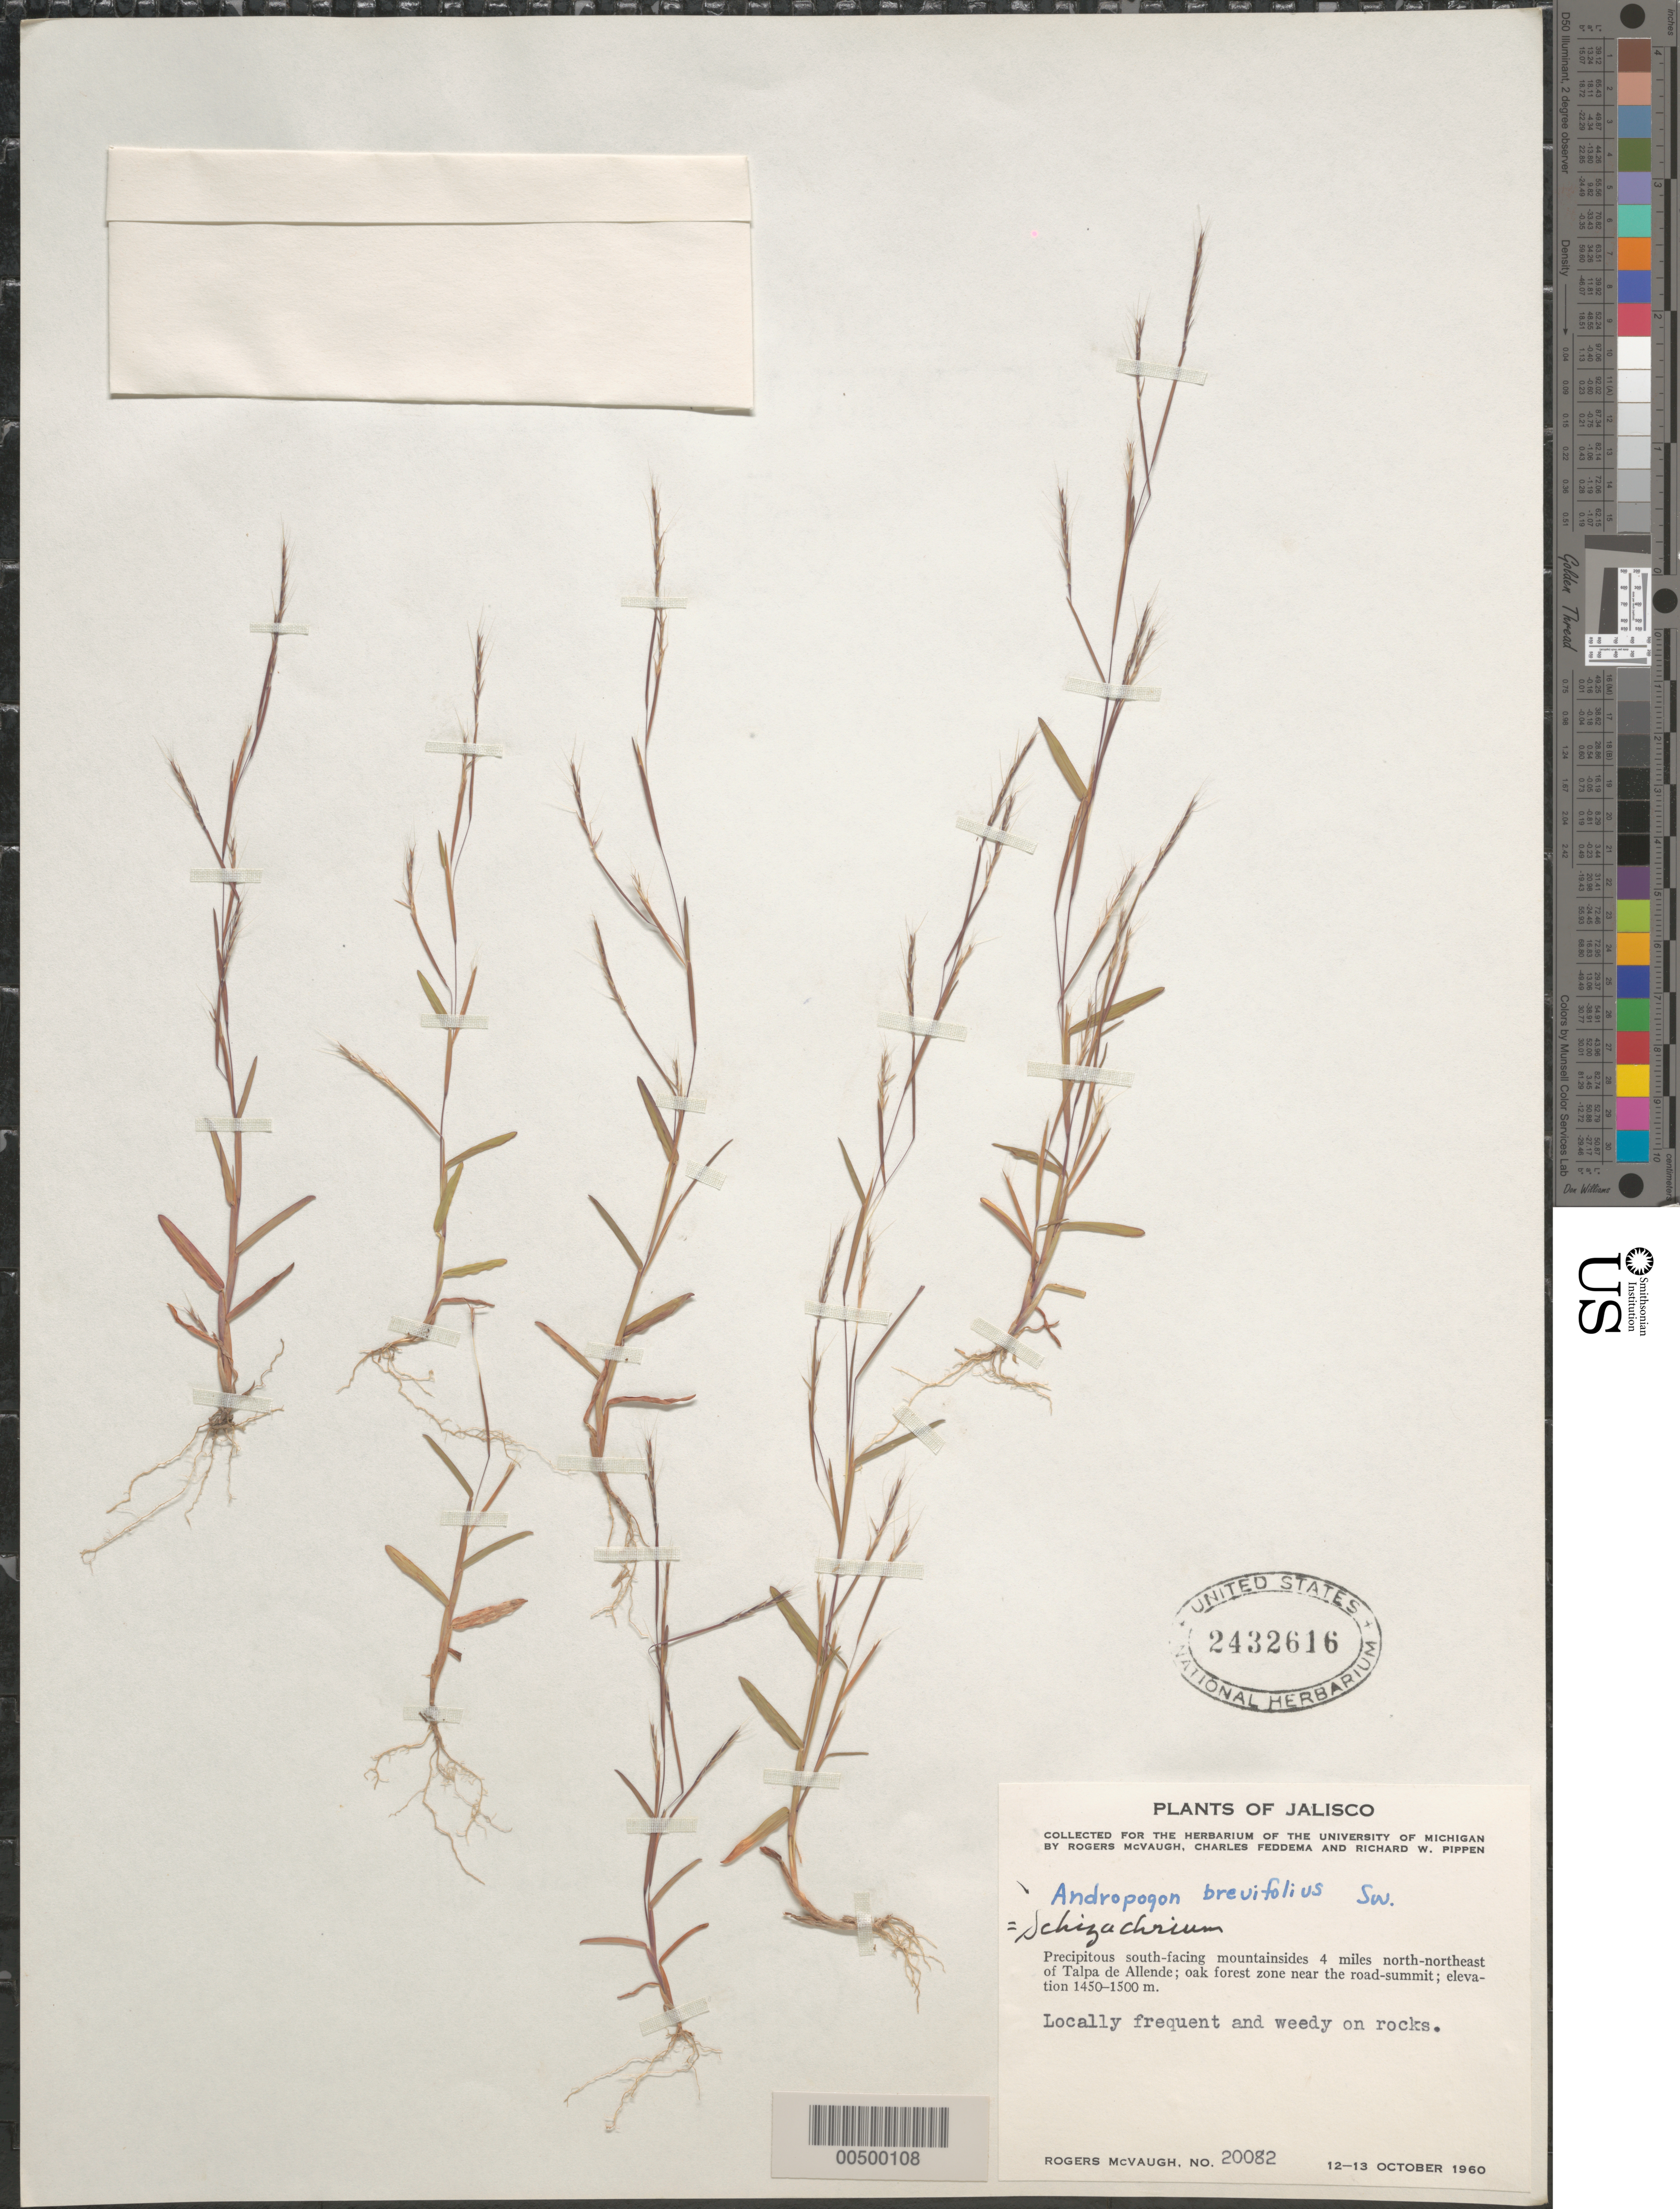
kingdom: Plantae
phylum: Tracheophyta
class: Liliopsida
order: Poales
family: Poaceae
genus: Schizachyrium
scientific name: Schizachyrium brevifolium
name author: (Sw.) Nees ex Büse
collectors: R. McVaugh, C. Feddema & R. W. Pippen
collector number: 20082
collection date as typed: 12 Oct 1960 to 13 Oct 1960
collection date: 1960-10-12/1960-10-13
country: Mexico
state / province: Jalisco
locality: S-facing mtnsides 4 mi NNE of Talpa de Allende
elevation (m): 1450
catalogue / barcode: US 2432616